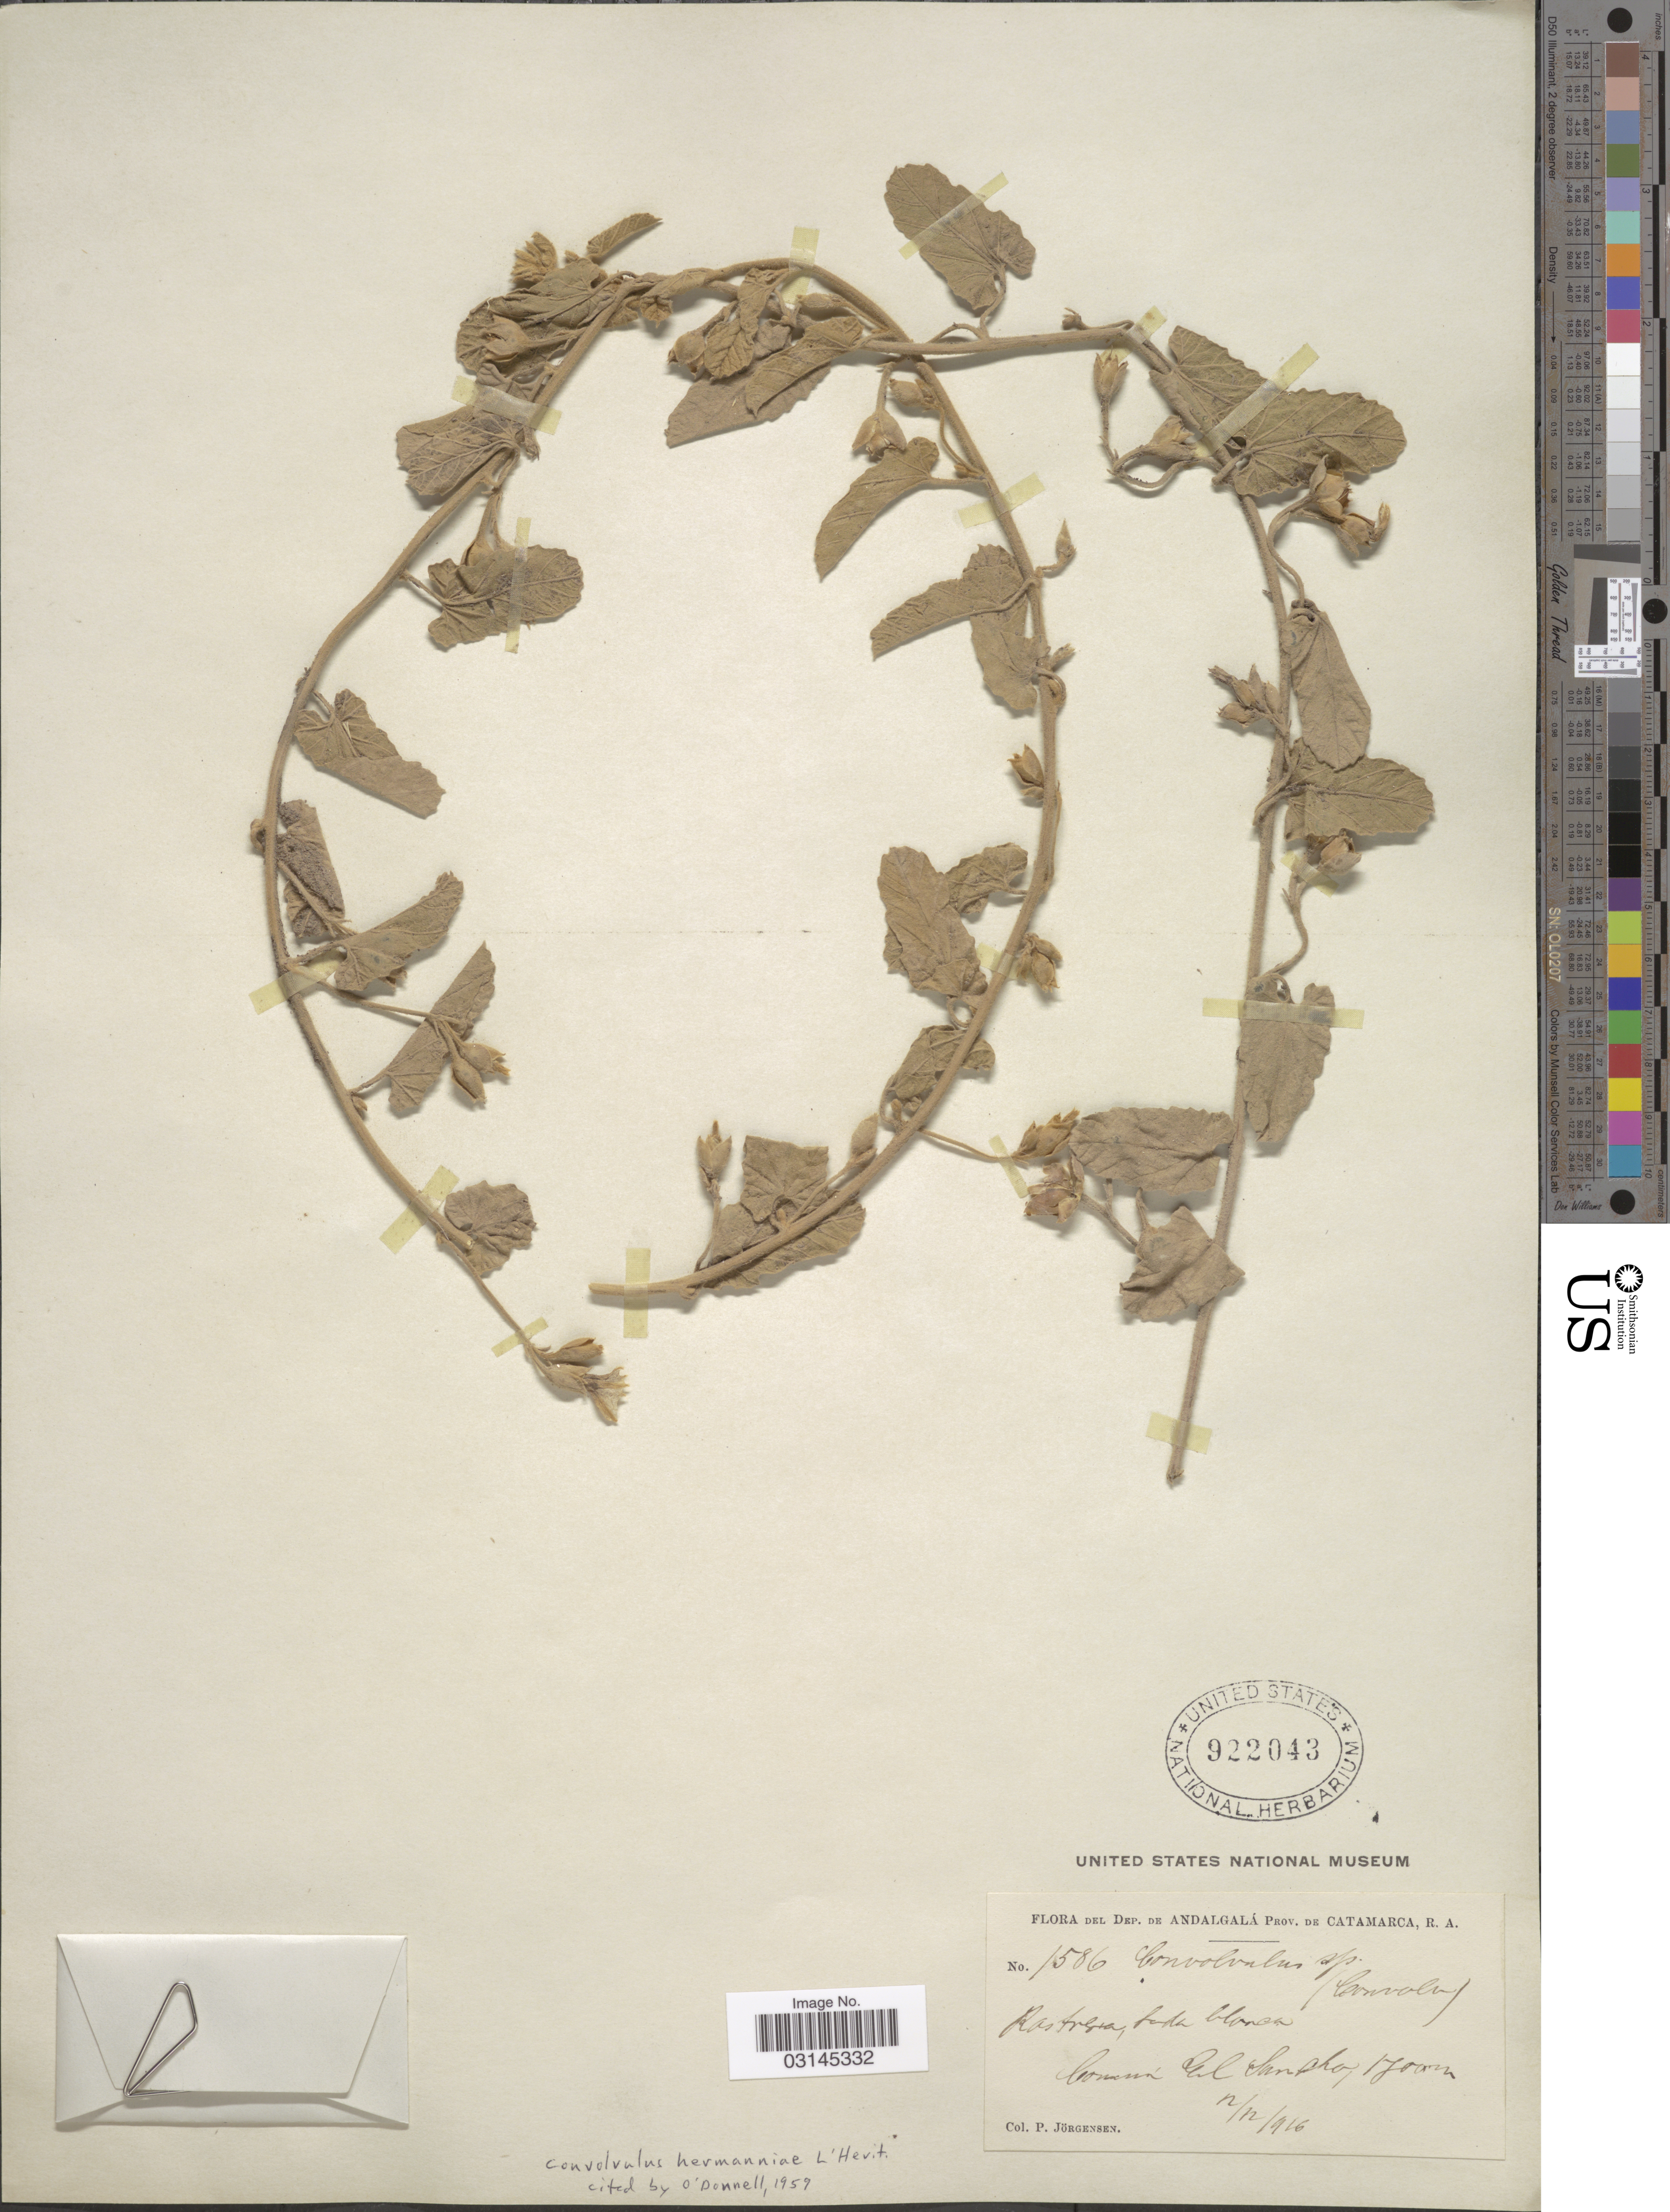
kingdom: Plantae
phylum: Tracheophyta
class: Magnoliopsida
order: Solanales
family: Convolvulaceae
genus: Convolvulus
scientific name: Convolvulus hermanniae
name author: L'Hér.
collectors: P. Jörgensen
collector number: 1586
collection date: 1916-12-12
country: Argentina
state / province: Catamarca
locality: Dep. de Andalgalá, Prov. de Catamarca. Comca El Suncho.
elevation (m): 1700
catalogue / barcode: US 922043